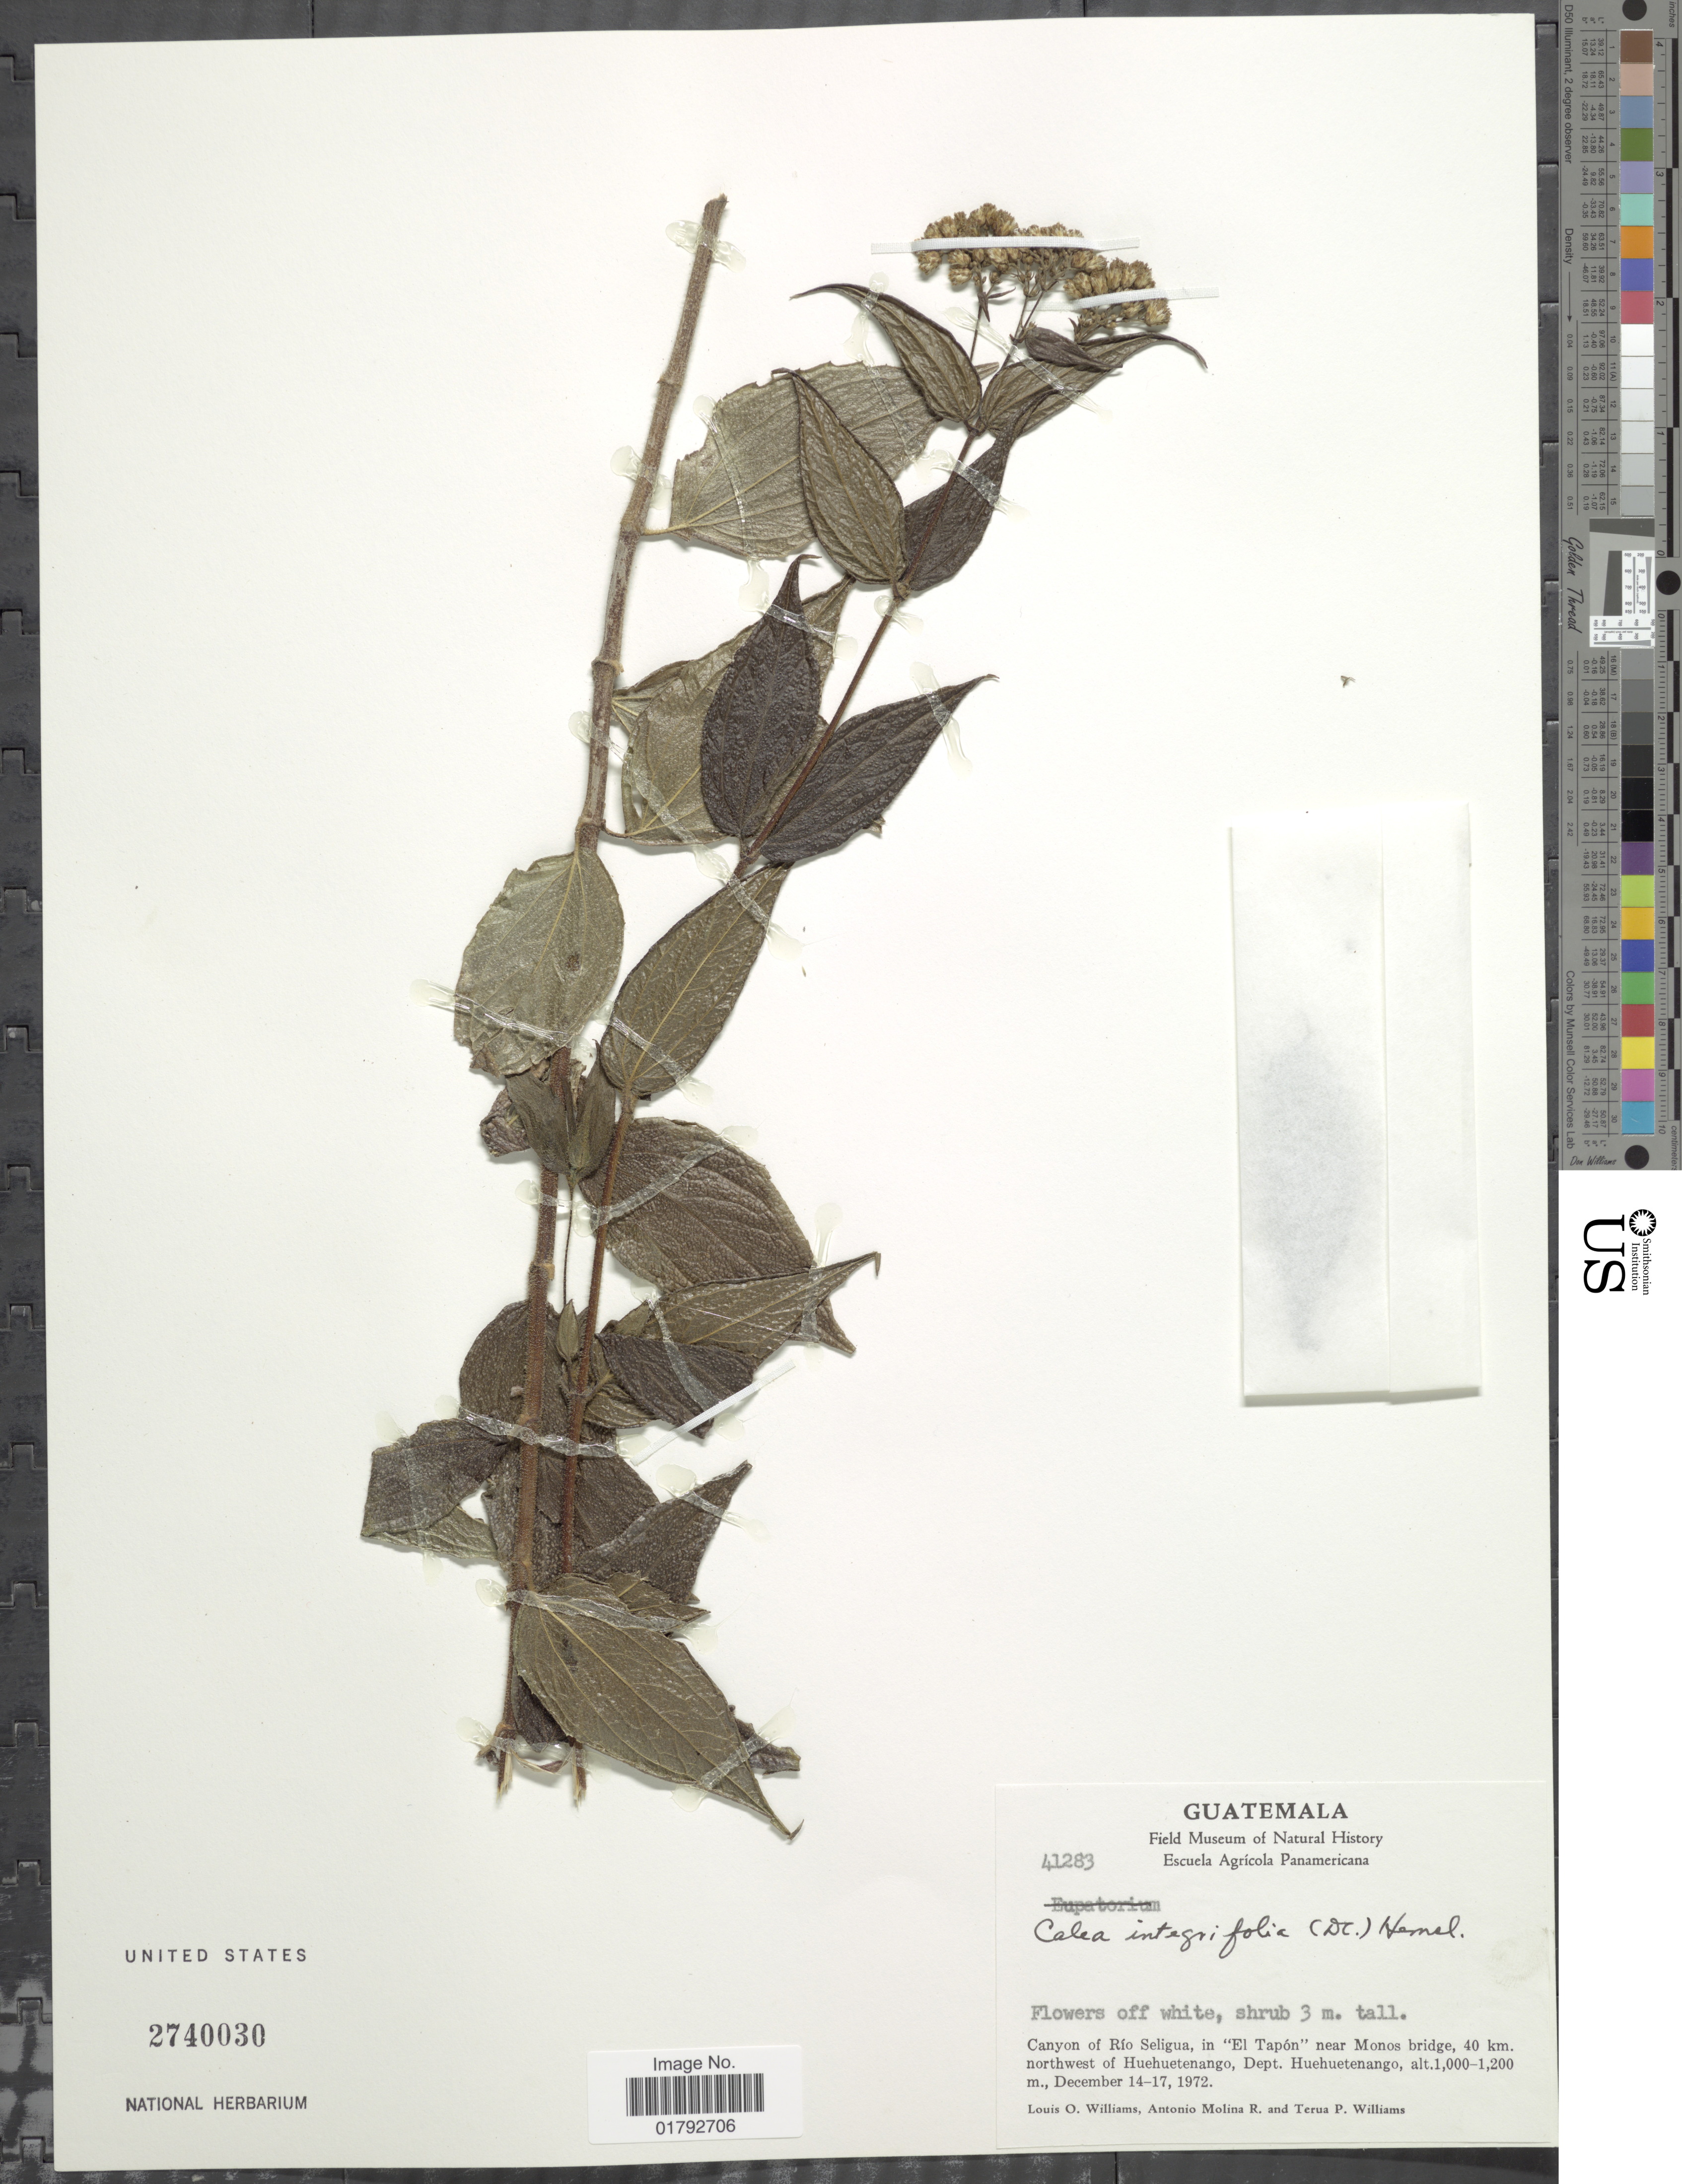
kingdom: Plantae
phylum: Tracheophyta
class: Magnoliopsida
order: Asterales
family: Asteraceae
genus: Alloispermum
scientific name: Alloispermum integrifolium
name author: (DC.) H. Rob.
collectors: L. O. Williams, A. Molina R. & T. P. Williams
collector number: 41283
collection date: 1972-12-14/1972-12-17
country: Guatemala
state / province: Huehuetenango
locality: Canyon of Rio Seligua, in "El Tapon" near Monos bridge, 40 km northwest of Huehuetenango, Dept. Huehuetenango.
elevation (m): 1000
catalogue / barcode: US 2740030